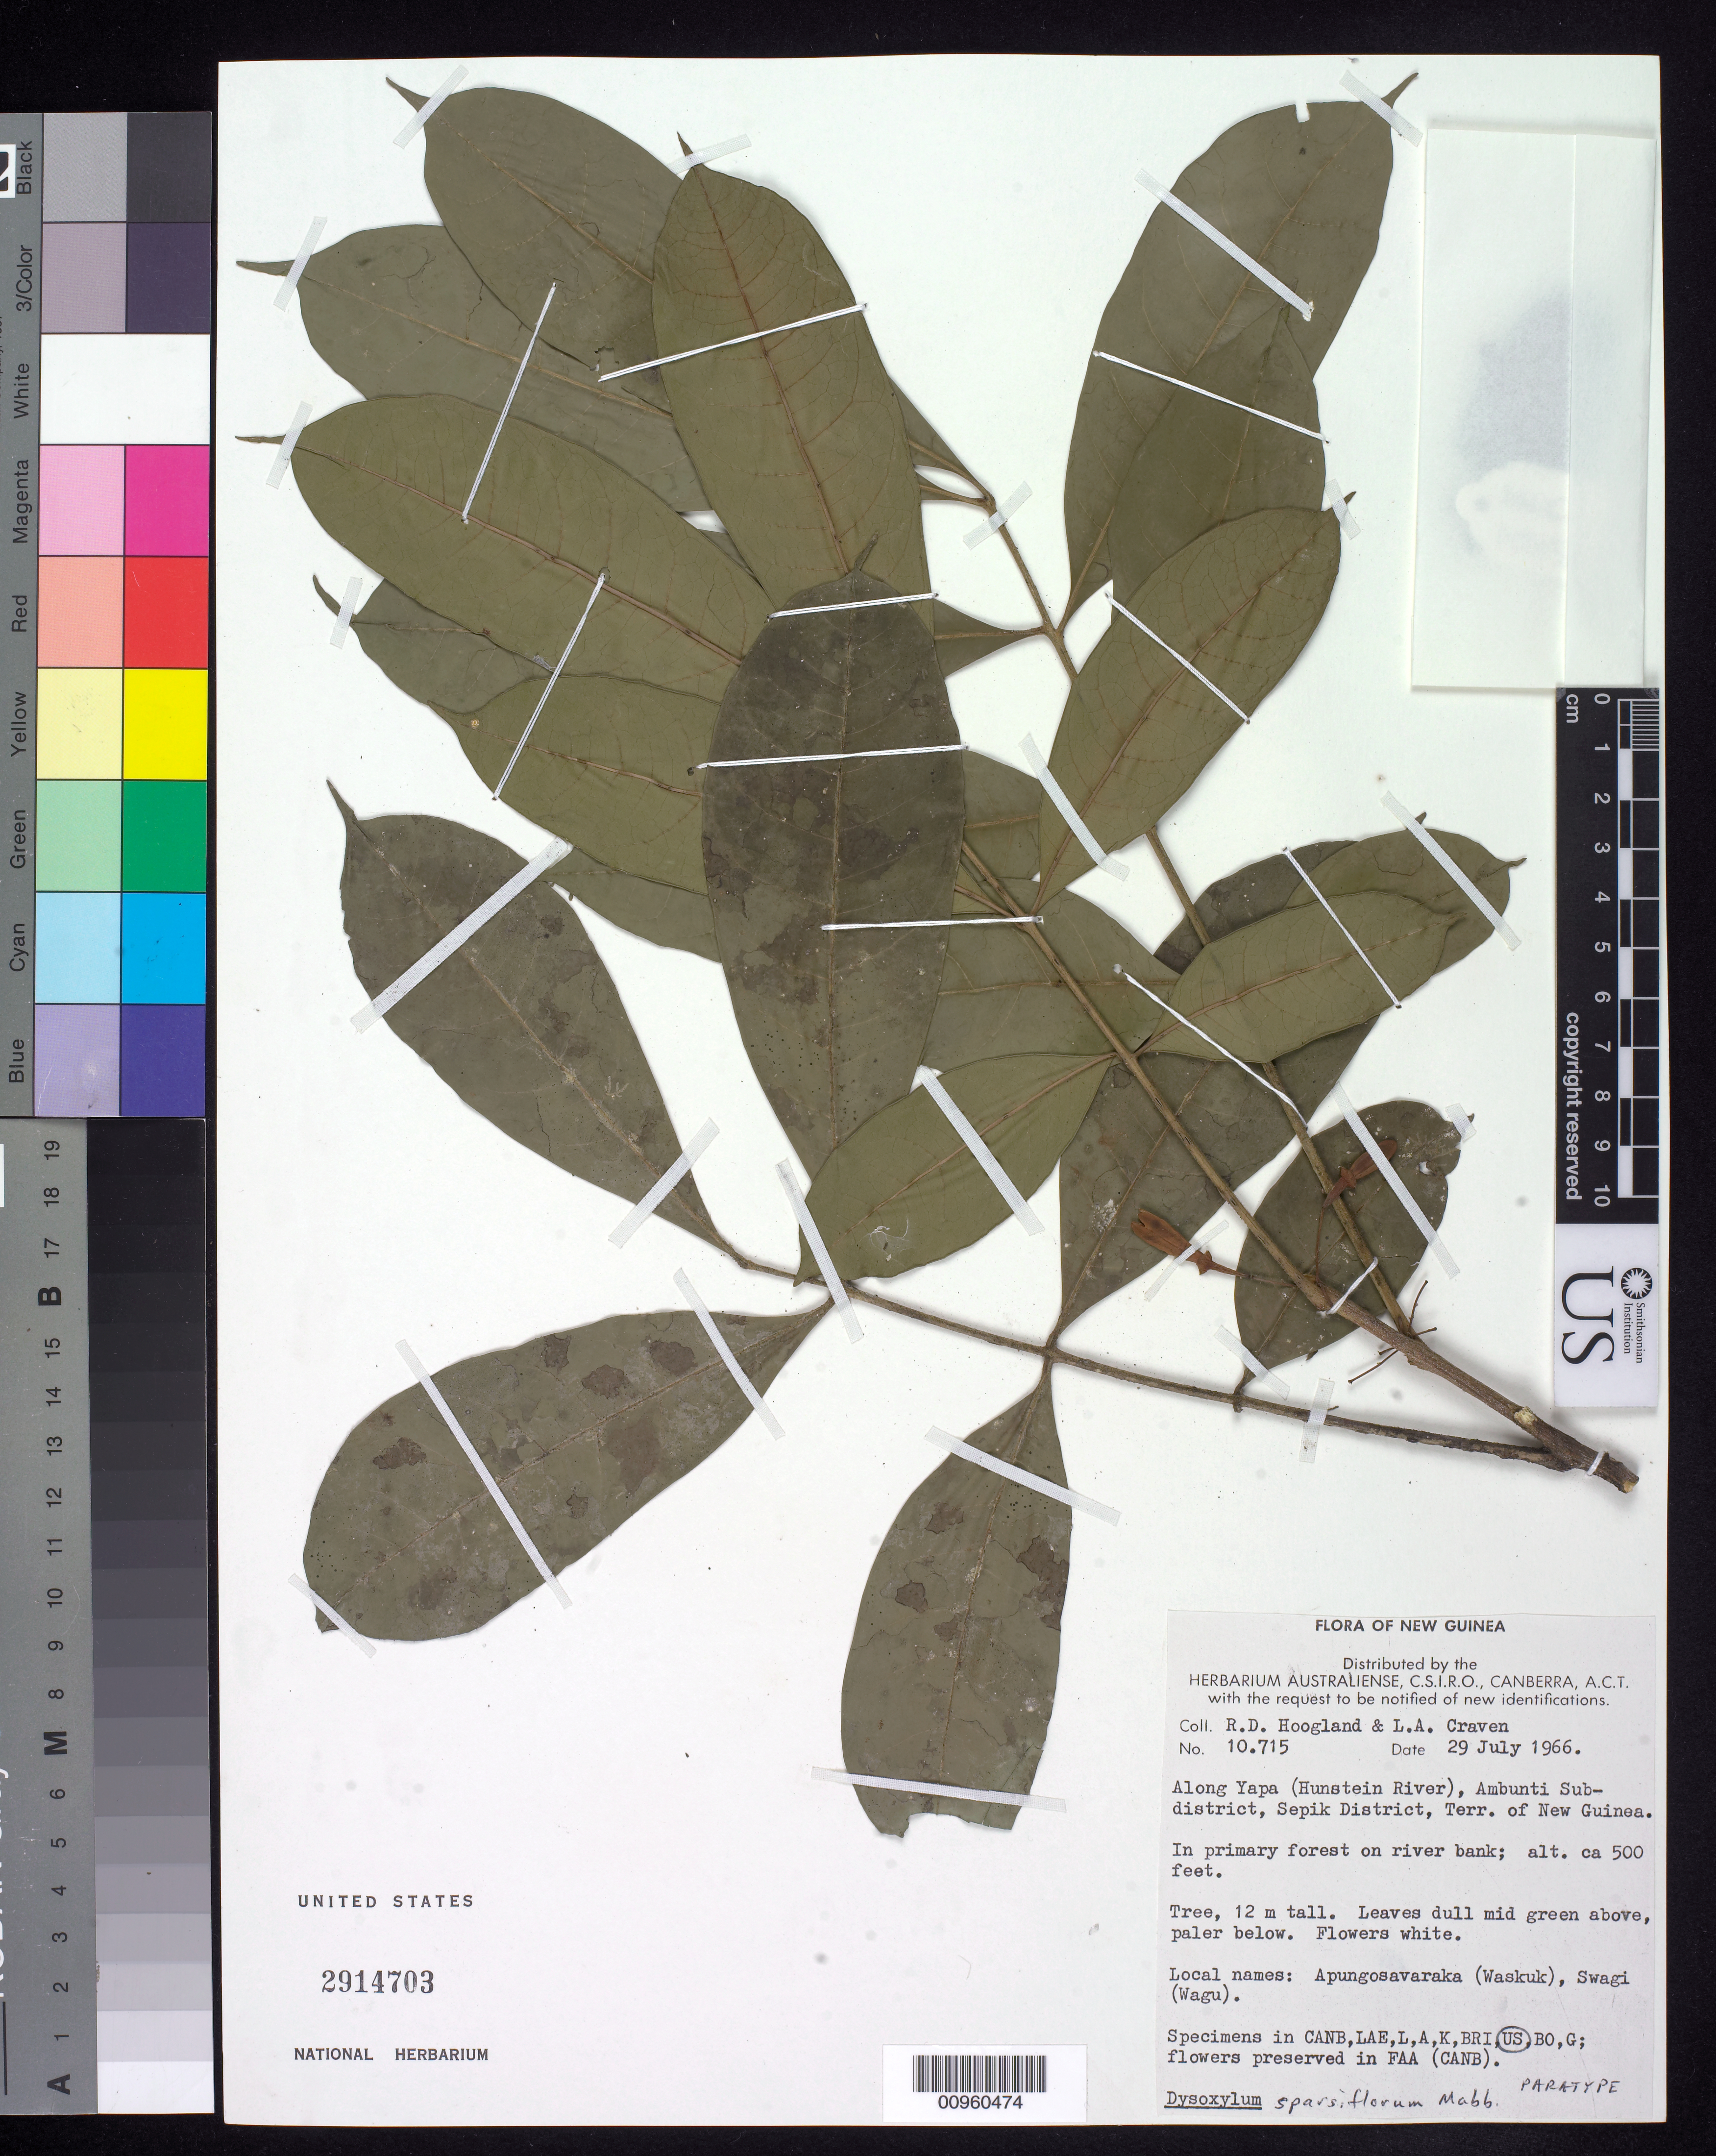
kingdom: Plantae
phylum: Tracheophyta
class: Magnoliopsida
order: Sapindales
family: Meliaceae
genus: Didymocheton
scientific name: Didymocheton sparsiflorus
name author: (Mabb.) Mabb.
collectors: R. D. Hoogland & L. A. Craven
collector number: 10715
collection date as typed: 29 Jul 1966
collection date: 1966-07-29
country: Papua New Guinea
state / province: East Sepik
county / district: Ambunti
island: New Guinea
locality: Along Yapa (Hunstein River)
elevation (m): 152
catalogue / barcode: US 2914703